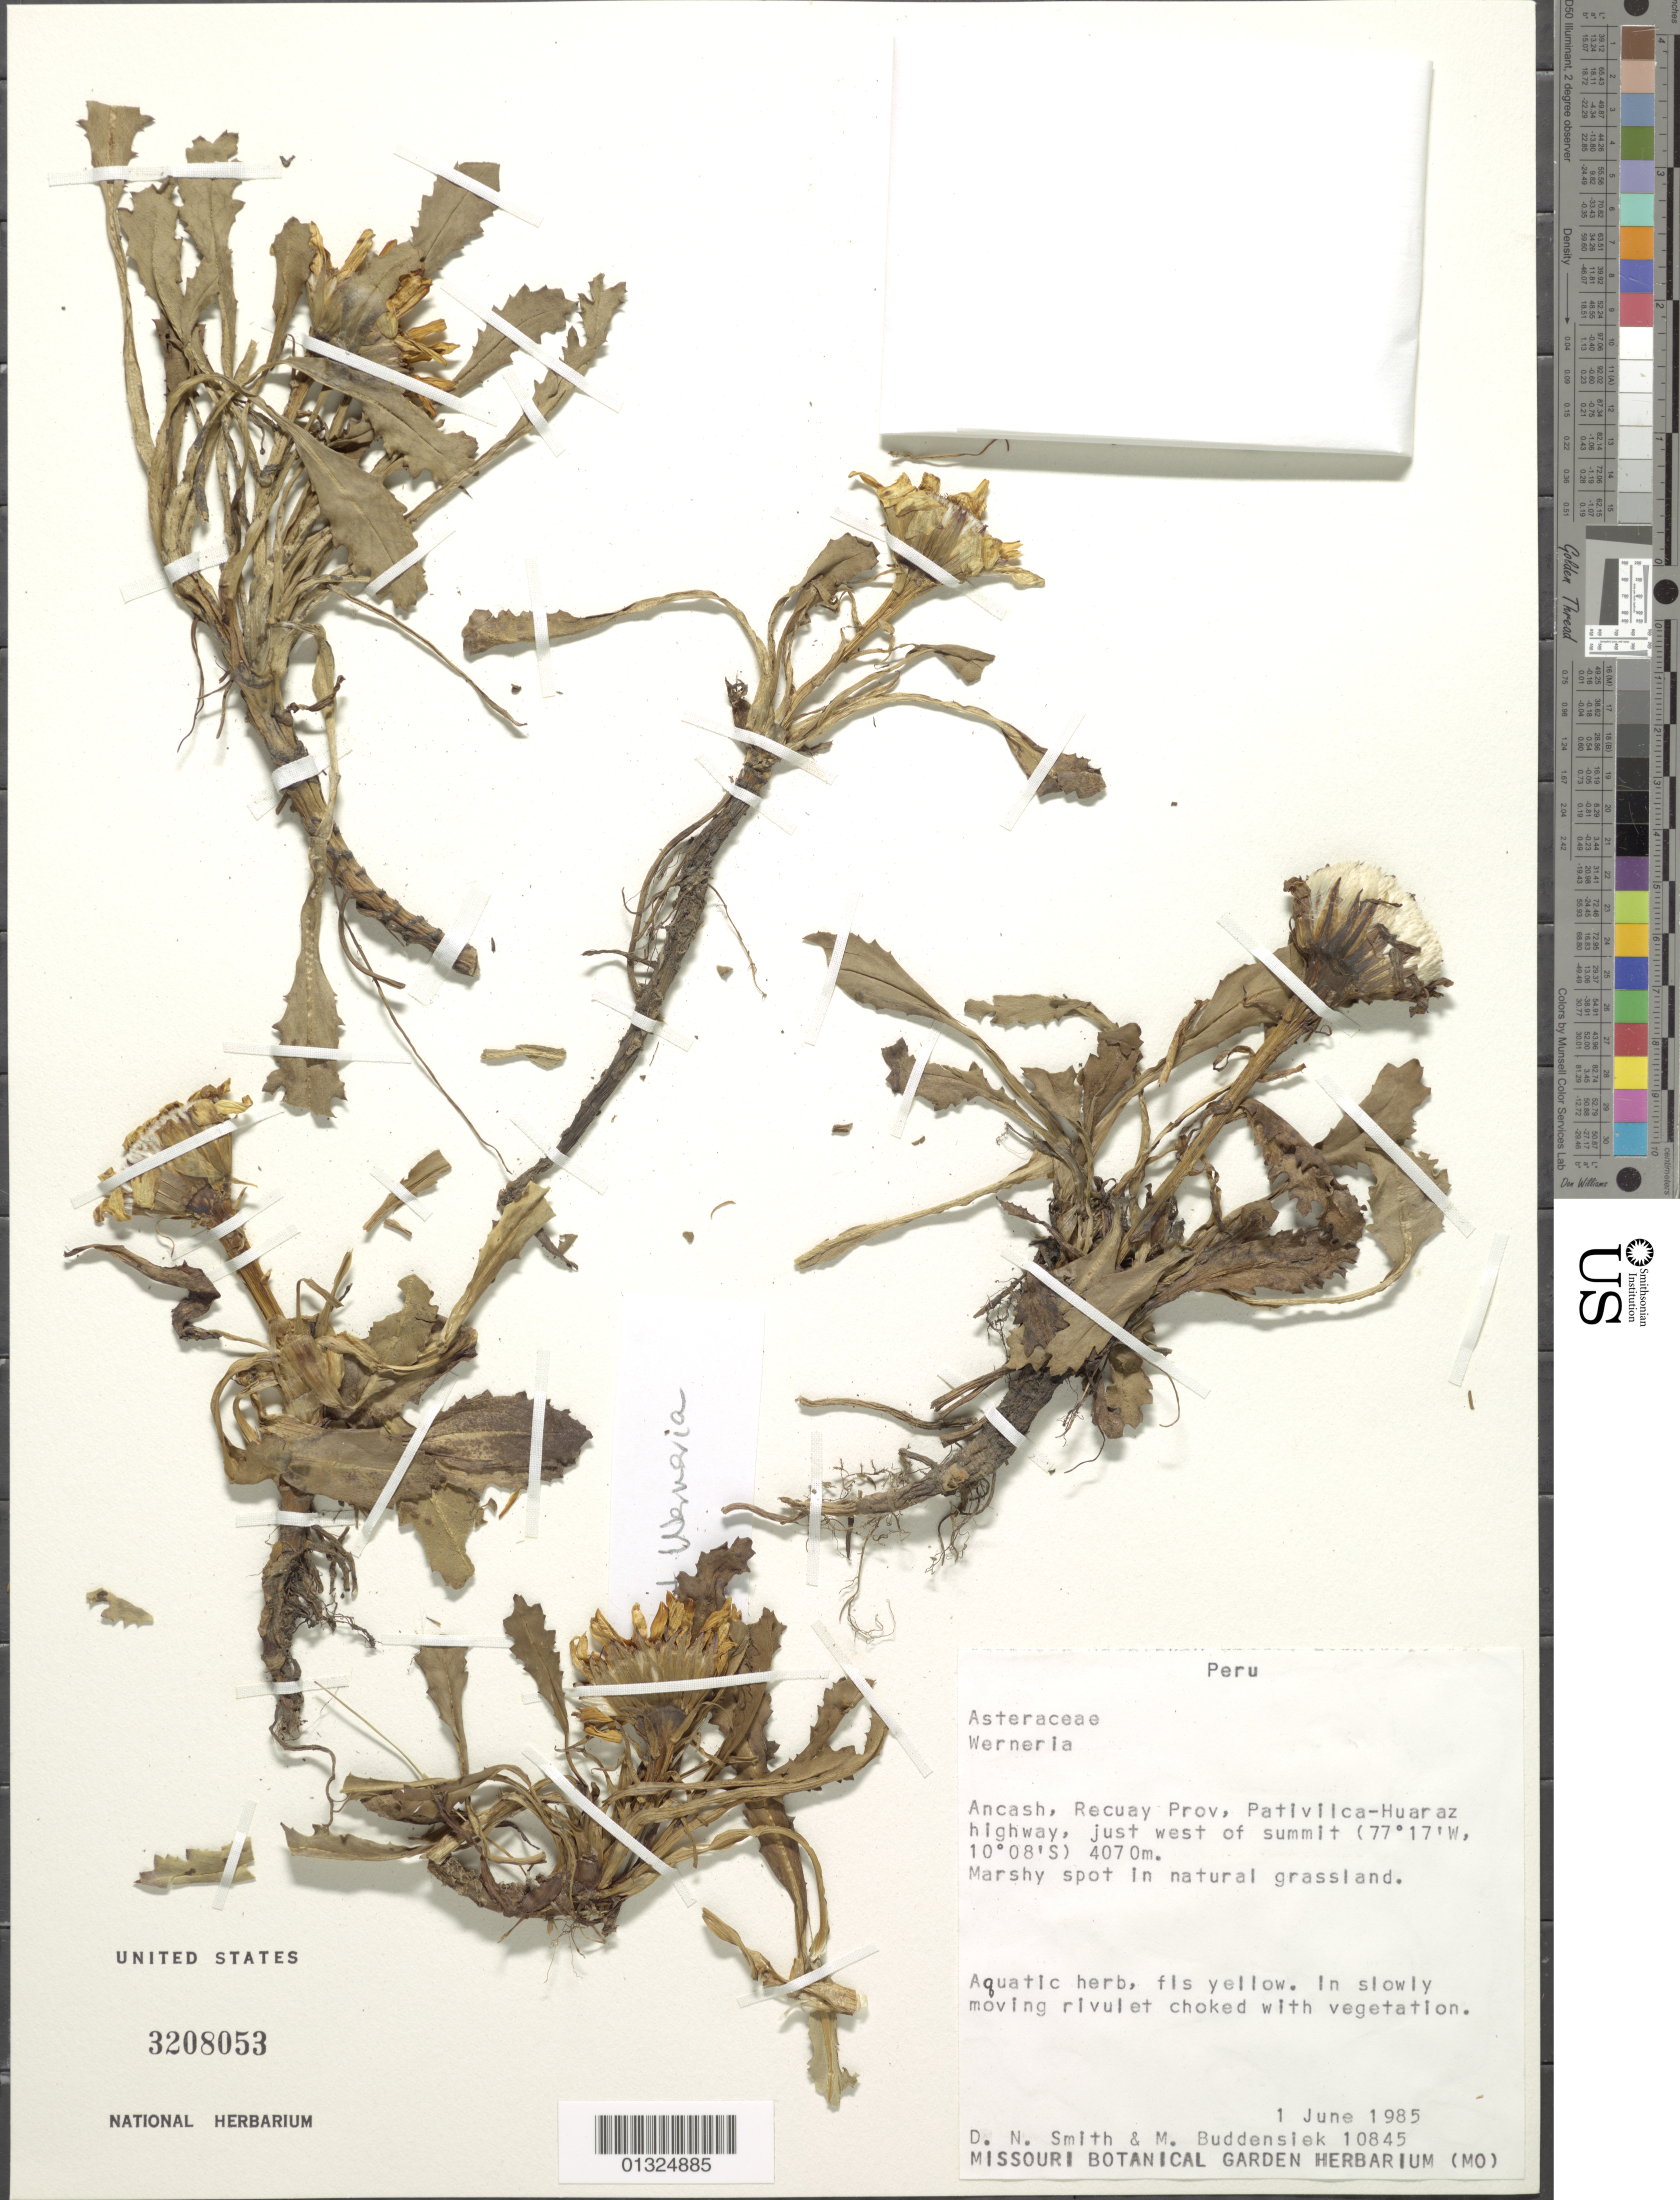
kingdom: Plantae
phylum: Tracheophyta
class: Magnoliopsida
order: Asterales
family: Asteraceae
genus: Senecio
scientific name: Senecio breviscapus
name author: DC.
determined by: Calvo, Joel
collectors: D. Smith & M. Buddensiek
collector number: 10845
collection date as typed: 1 June 1985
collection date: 1985-06-01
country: Peru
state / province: Ancash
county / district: Recuay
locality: Pativilca-Huaraz highway, just W of summit.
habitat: Marshy spot in natural grassland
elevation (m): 4070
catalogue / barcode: US 3208053